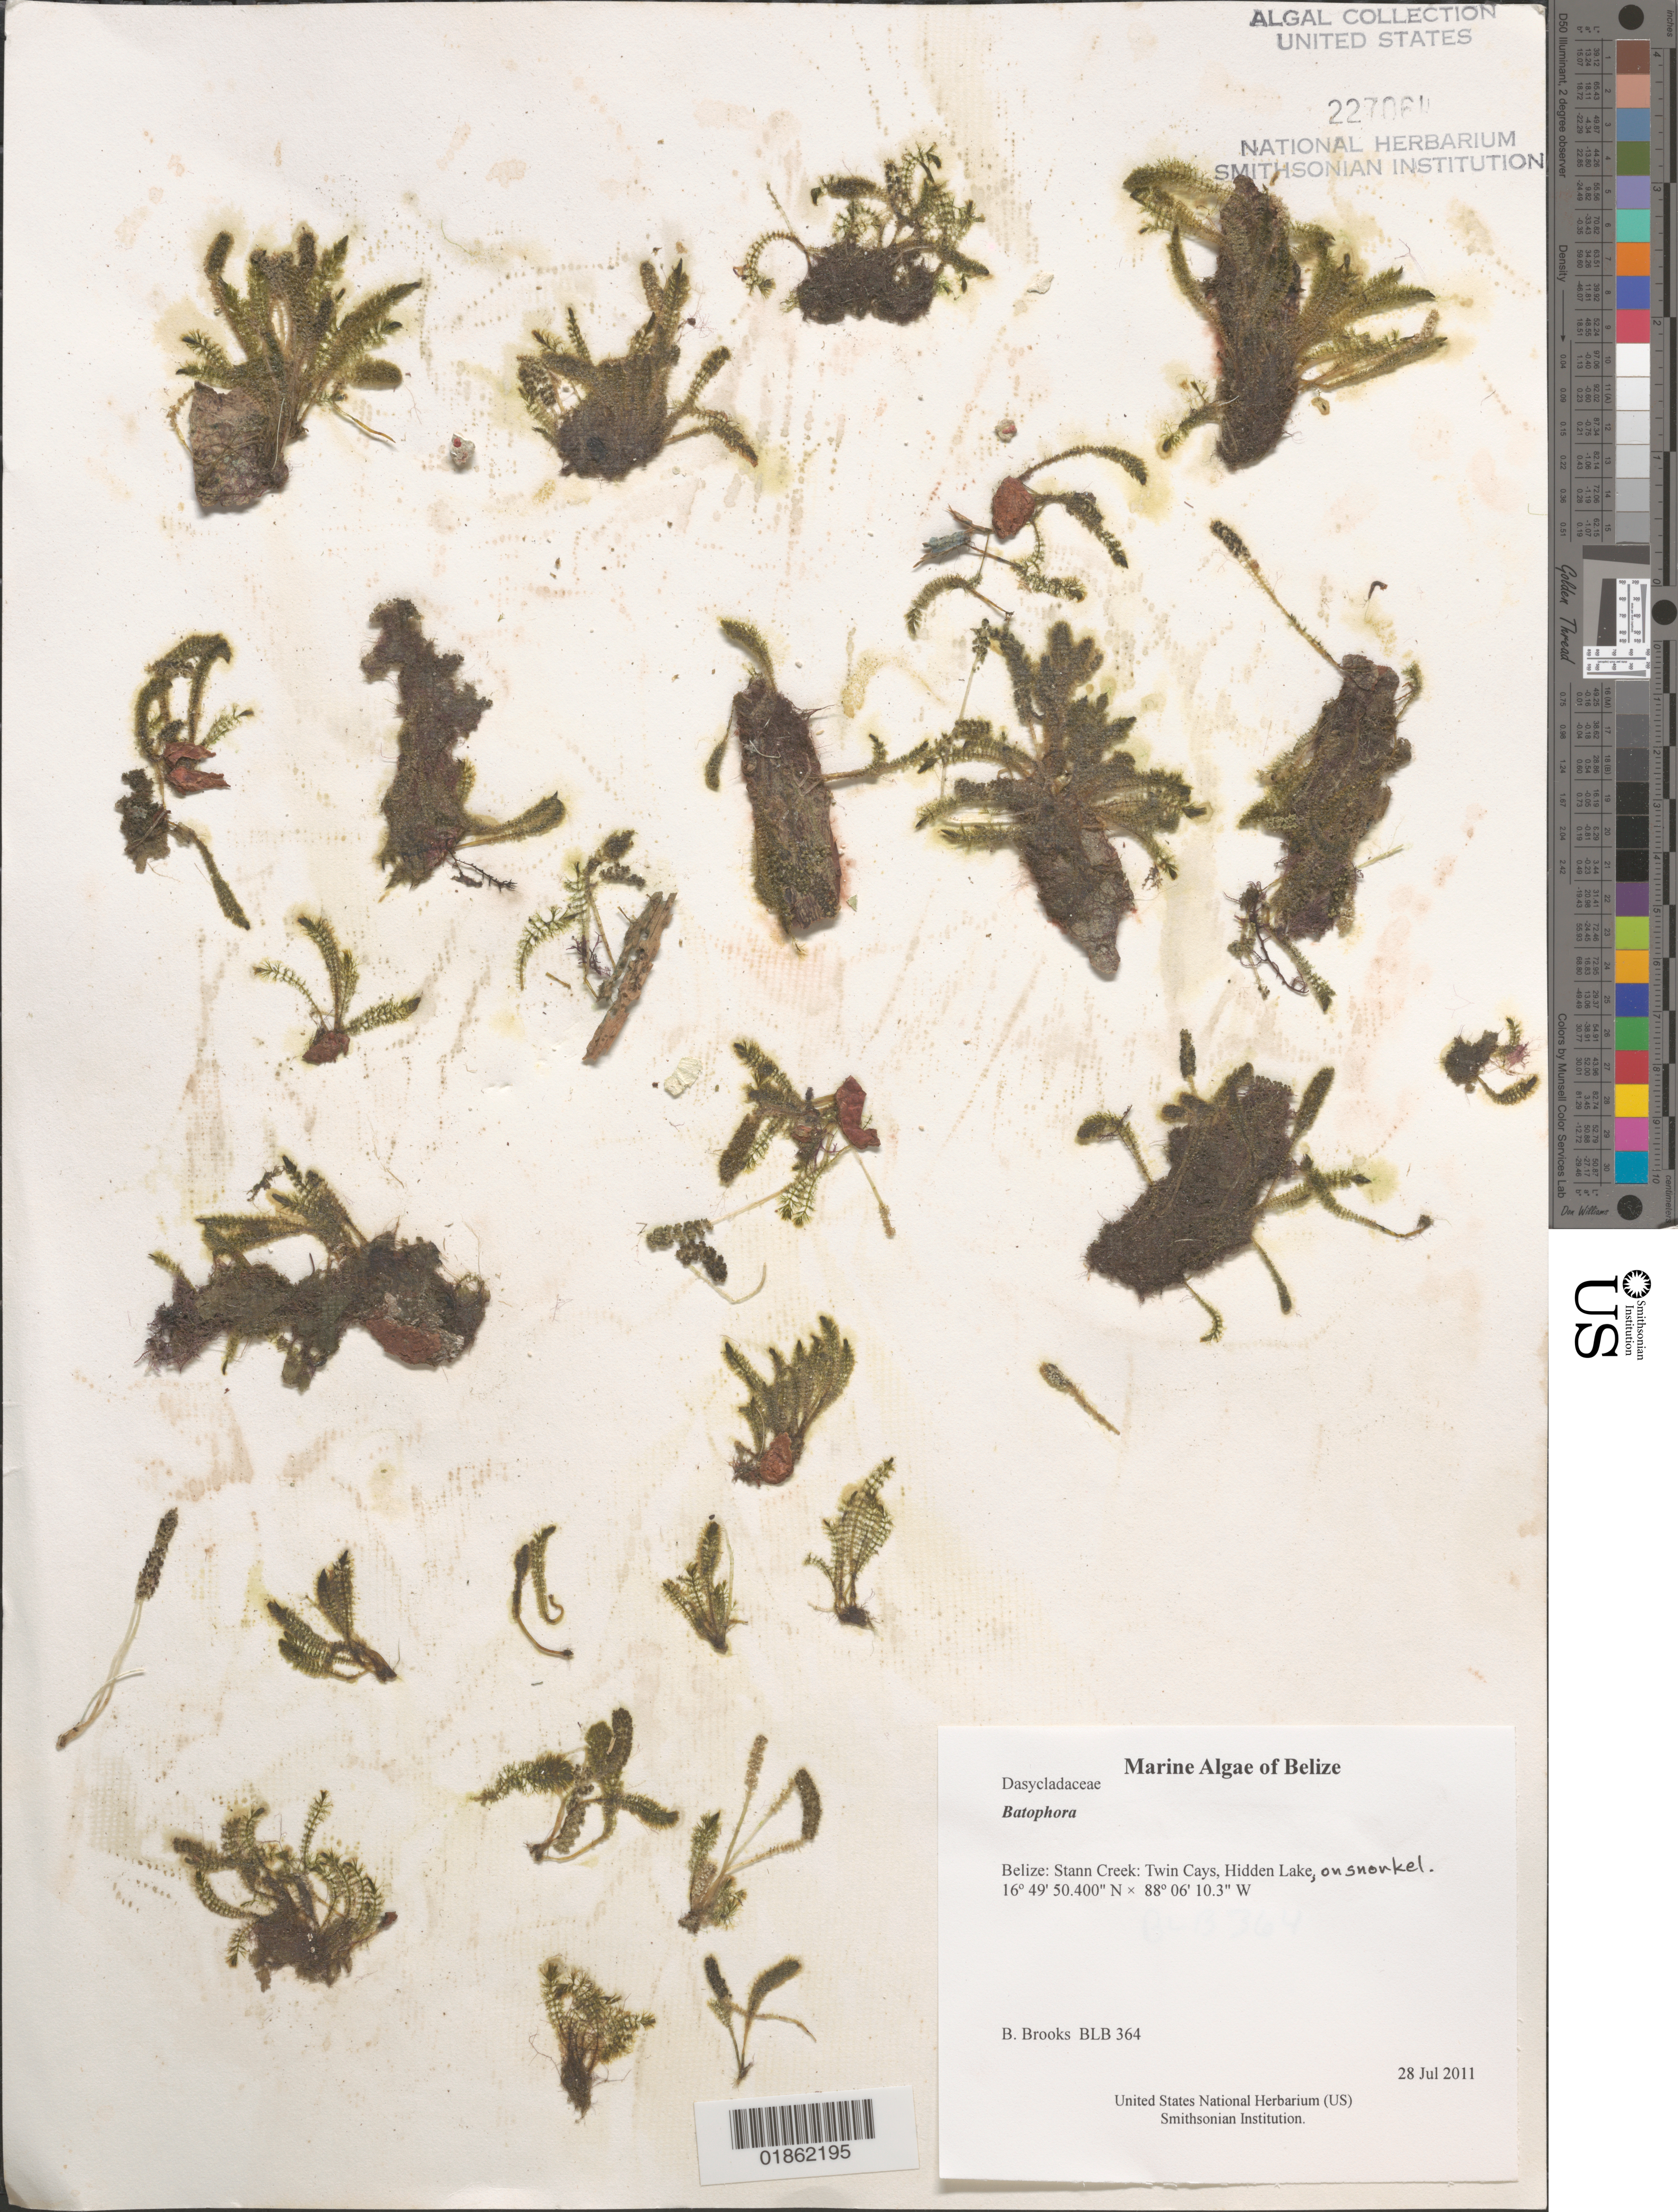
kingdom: Plantae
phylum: Chlorophyta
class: Ulvophyceae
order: Dasycladales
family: Dasycladaceae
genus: Batophora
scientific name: Batophora sp.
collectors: B. Brooks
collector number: BLB 364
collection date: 2011-07-28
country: Belize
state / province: Stann Creek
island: Twin Cays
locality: Twin Cays, Hidden Lake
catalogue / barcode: US 227064